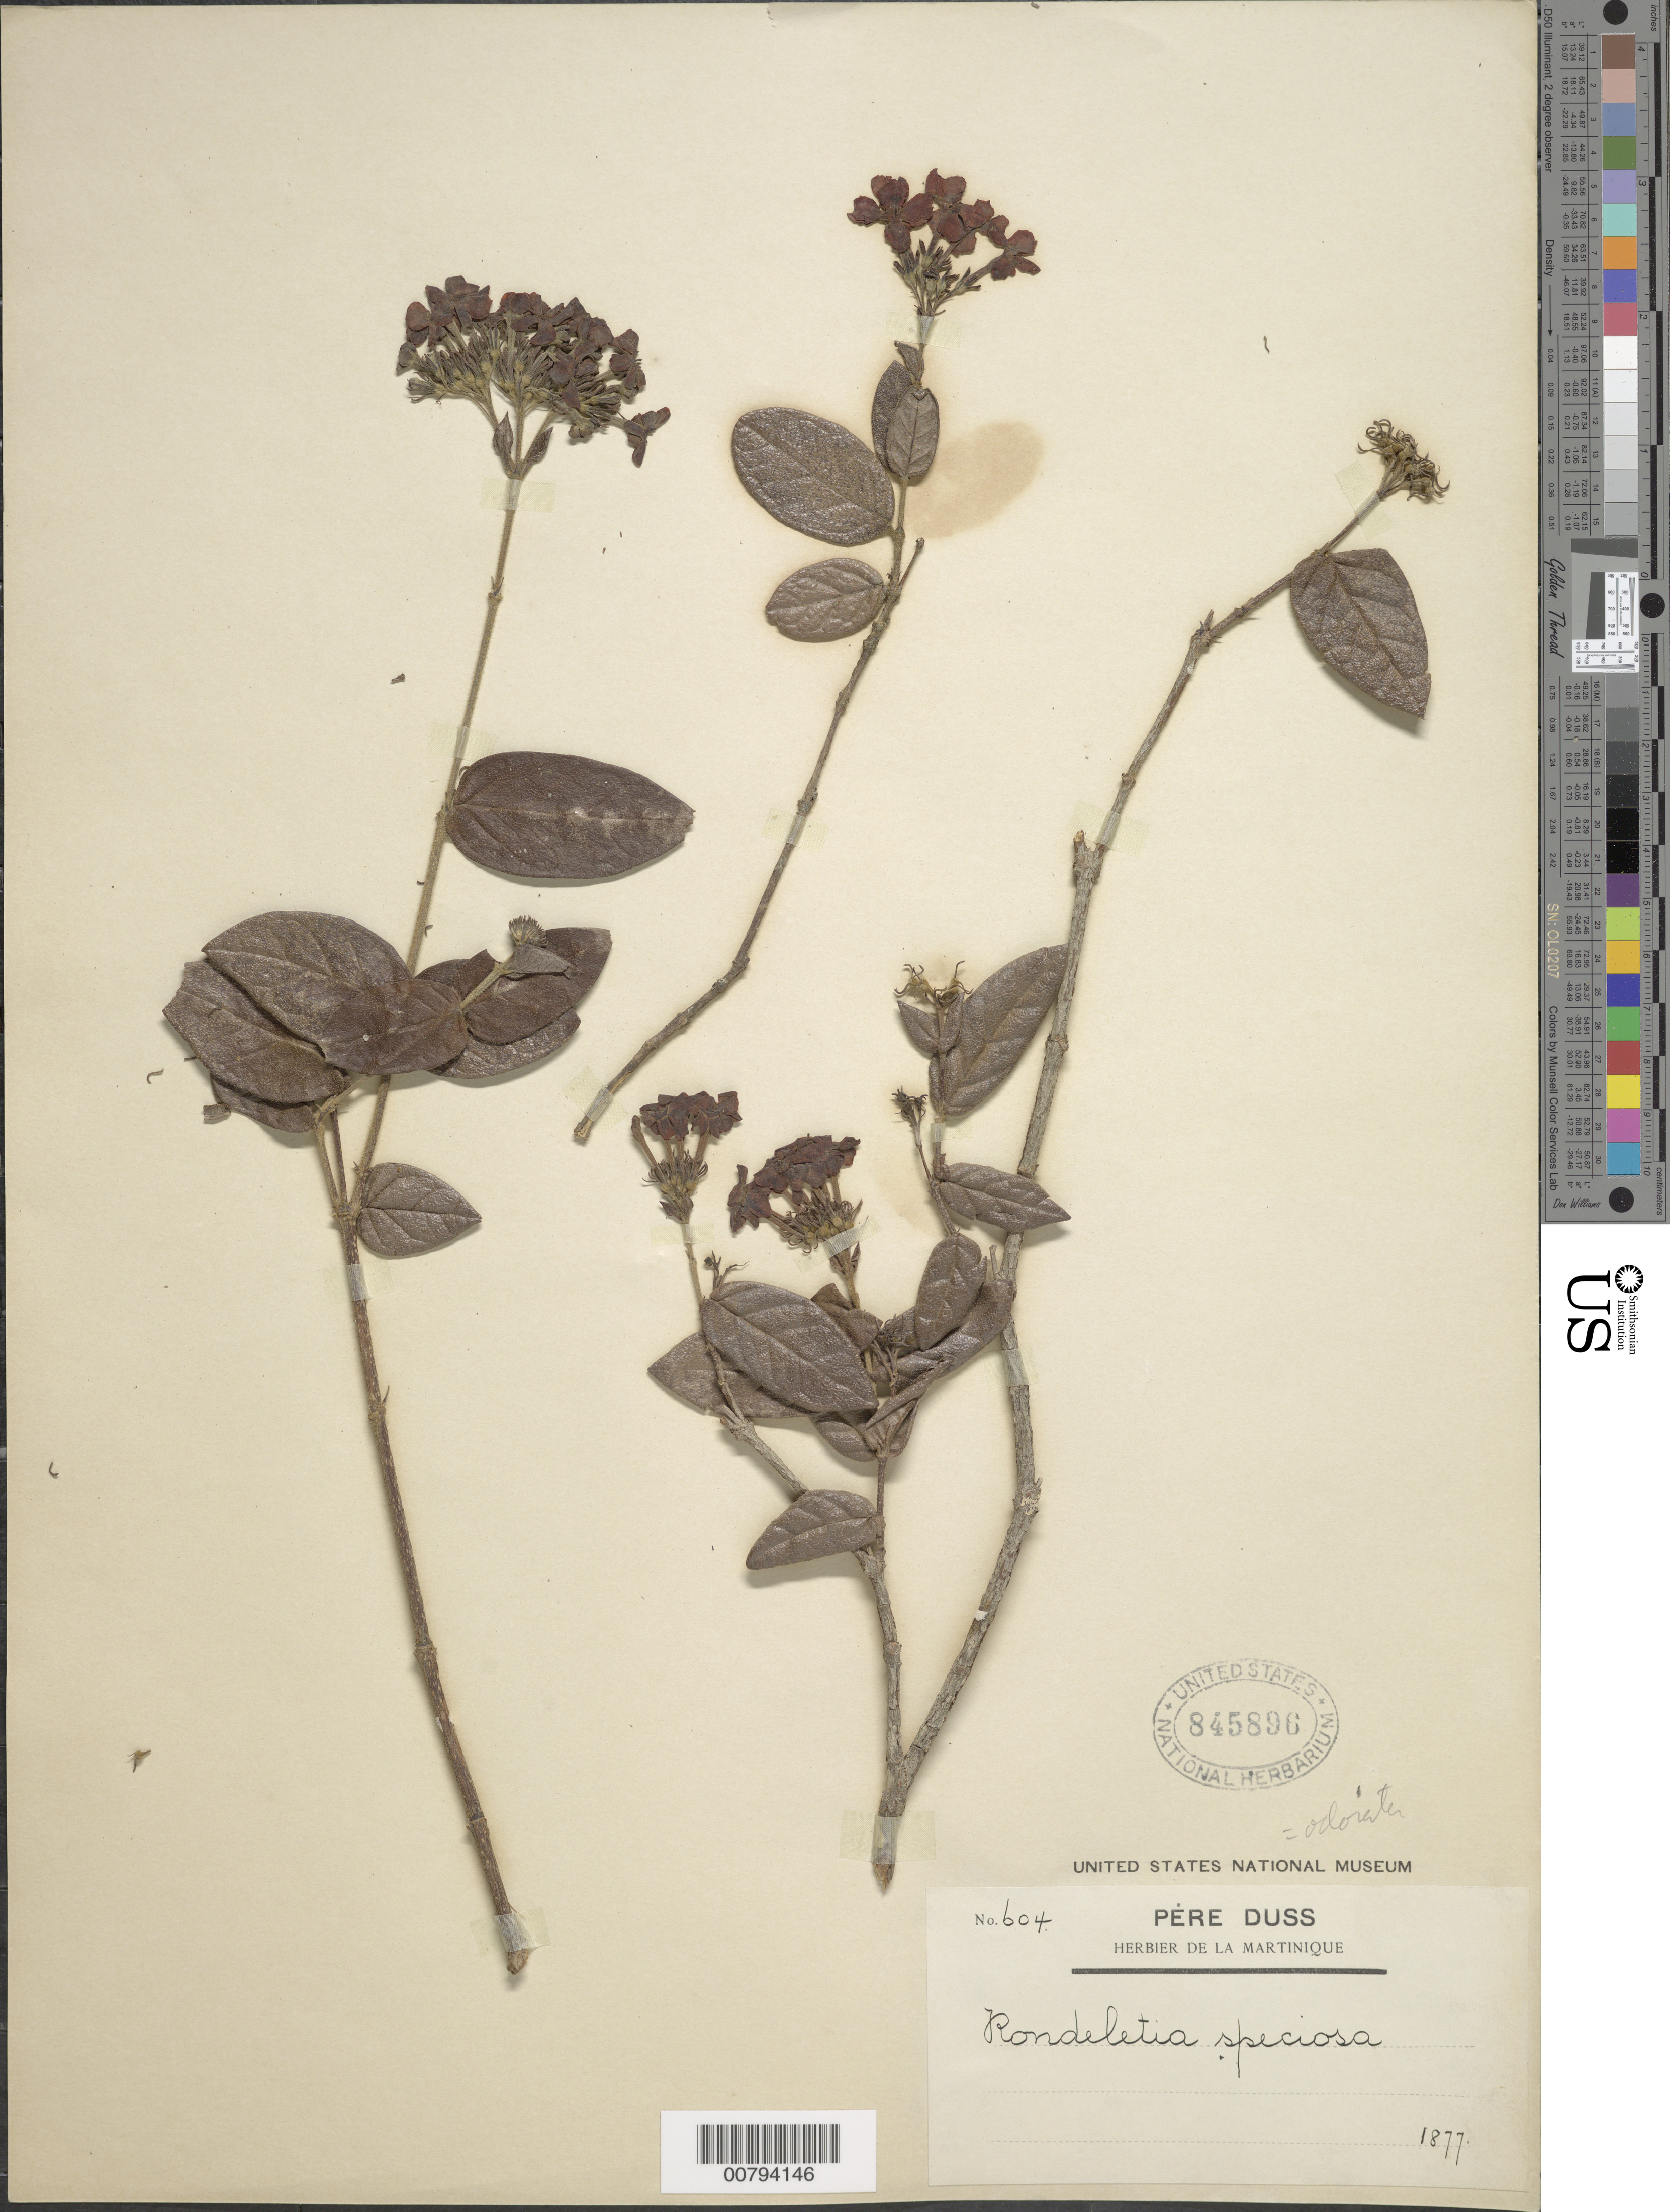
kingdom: Plantae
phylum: Tracheophyta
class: Magnoliopsida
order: Gentianales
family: Rubiaceae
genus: Rondeletia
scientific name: Rondeletia odorata subsp. odorata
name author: Jacq.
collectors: Père Duss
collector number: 604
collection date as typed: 1877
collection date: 1877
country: Martinique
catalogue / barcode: US 845896